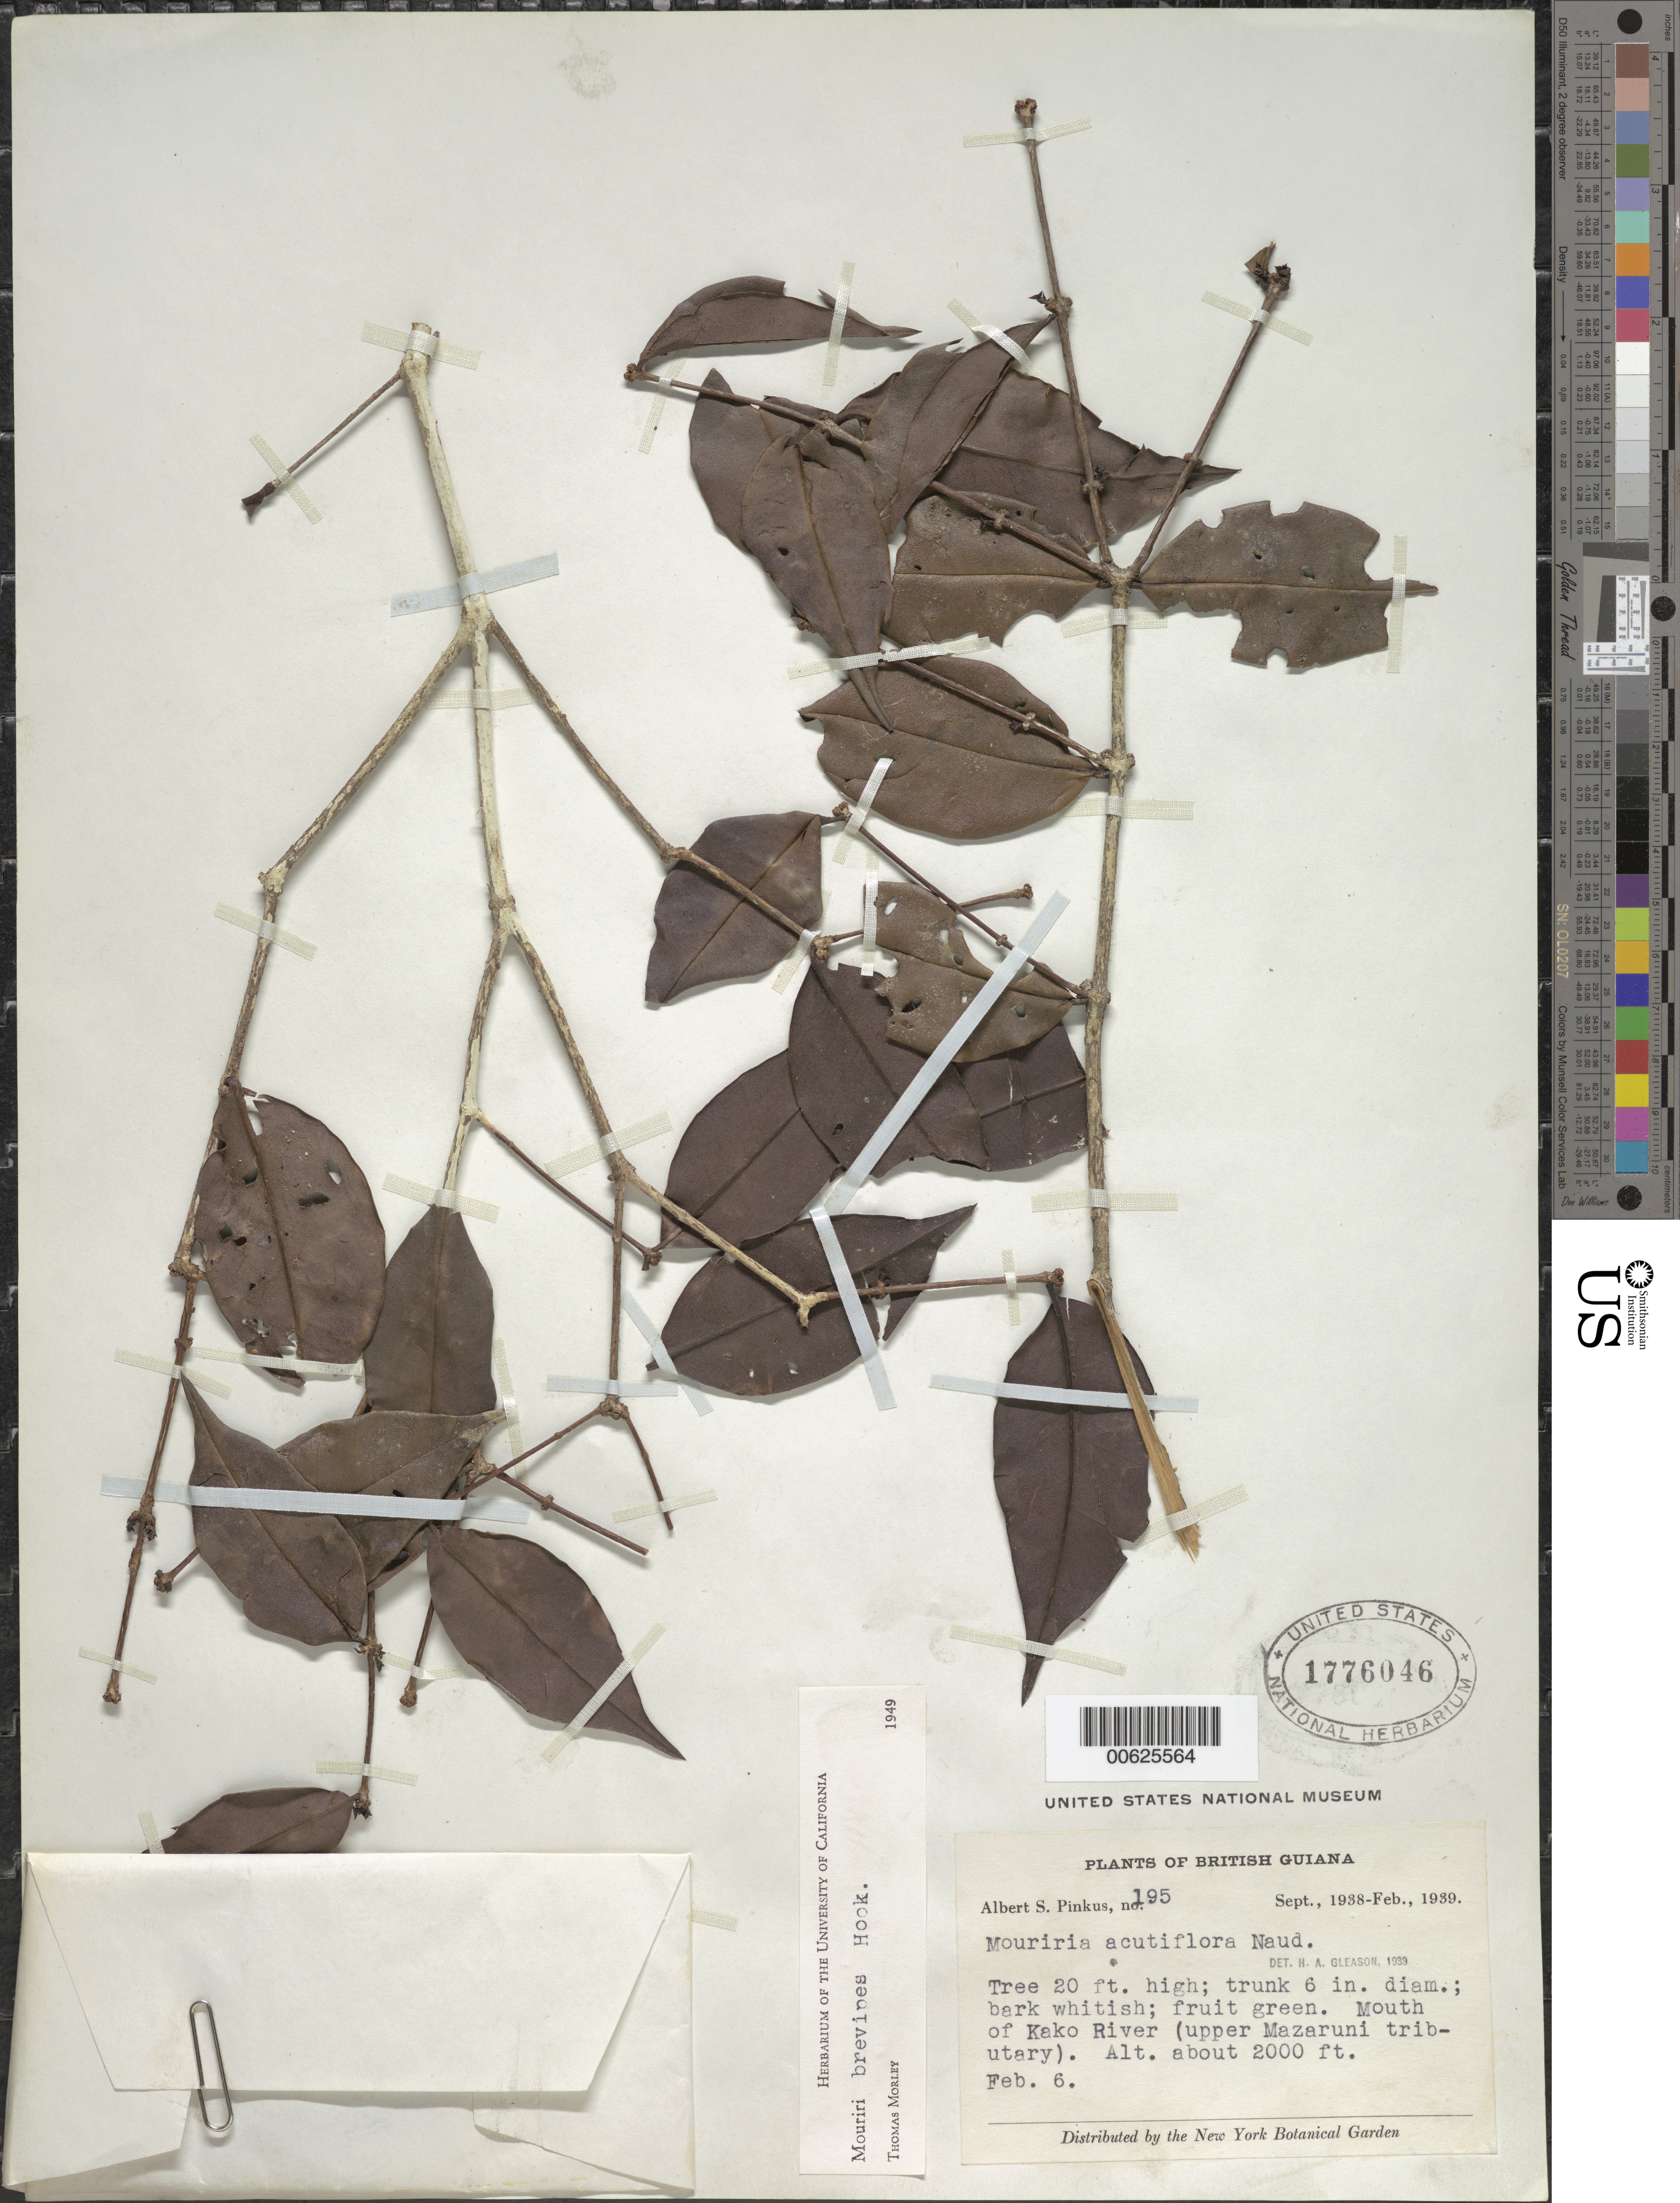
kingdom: Plantae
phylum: Tracheophyta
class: Magnoliopsida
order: Myrtales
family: Melastomataceae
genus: Mouriri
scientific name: Mouriri brevipes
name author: Gardner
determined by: Morley, T.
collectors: A. Pinkus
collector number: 195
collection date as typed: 6-Feb-39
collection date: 1939-02-06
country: Guyana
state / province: Cuyuni-Mazaruni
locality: Kako River, at mouth, (upper Mazaruni tributary)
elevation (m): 600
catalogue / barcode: US 1776046